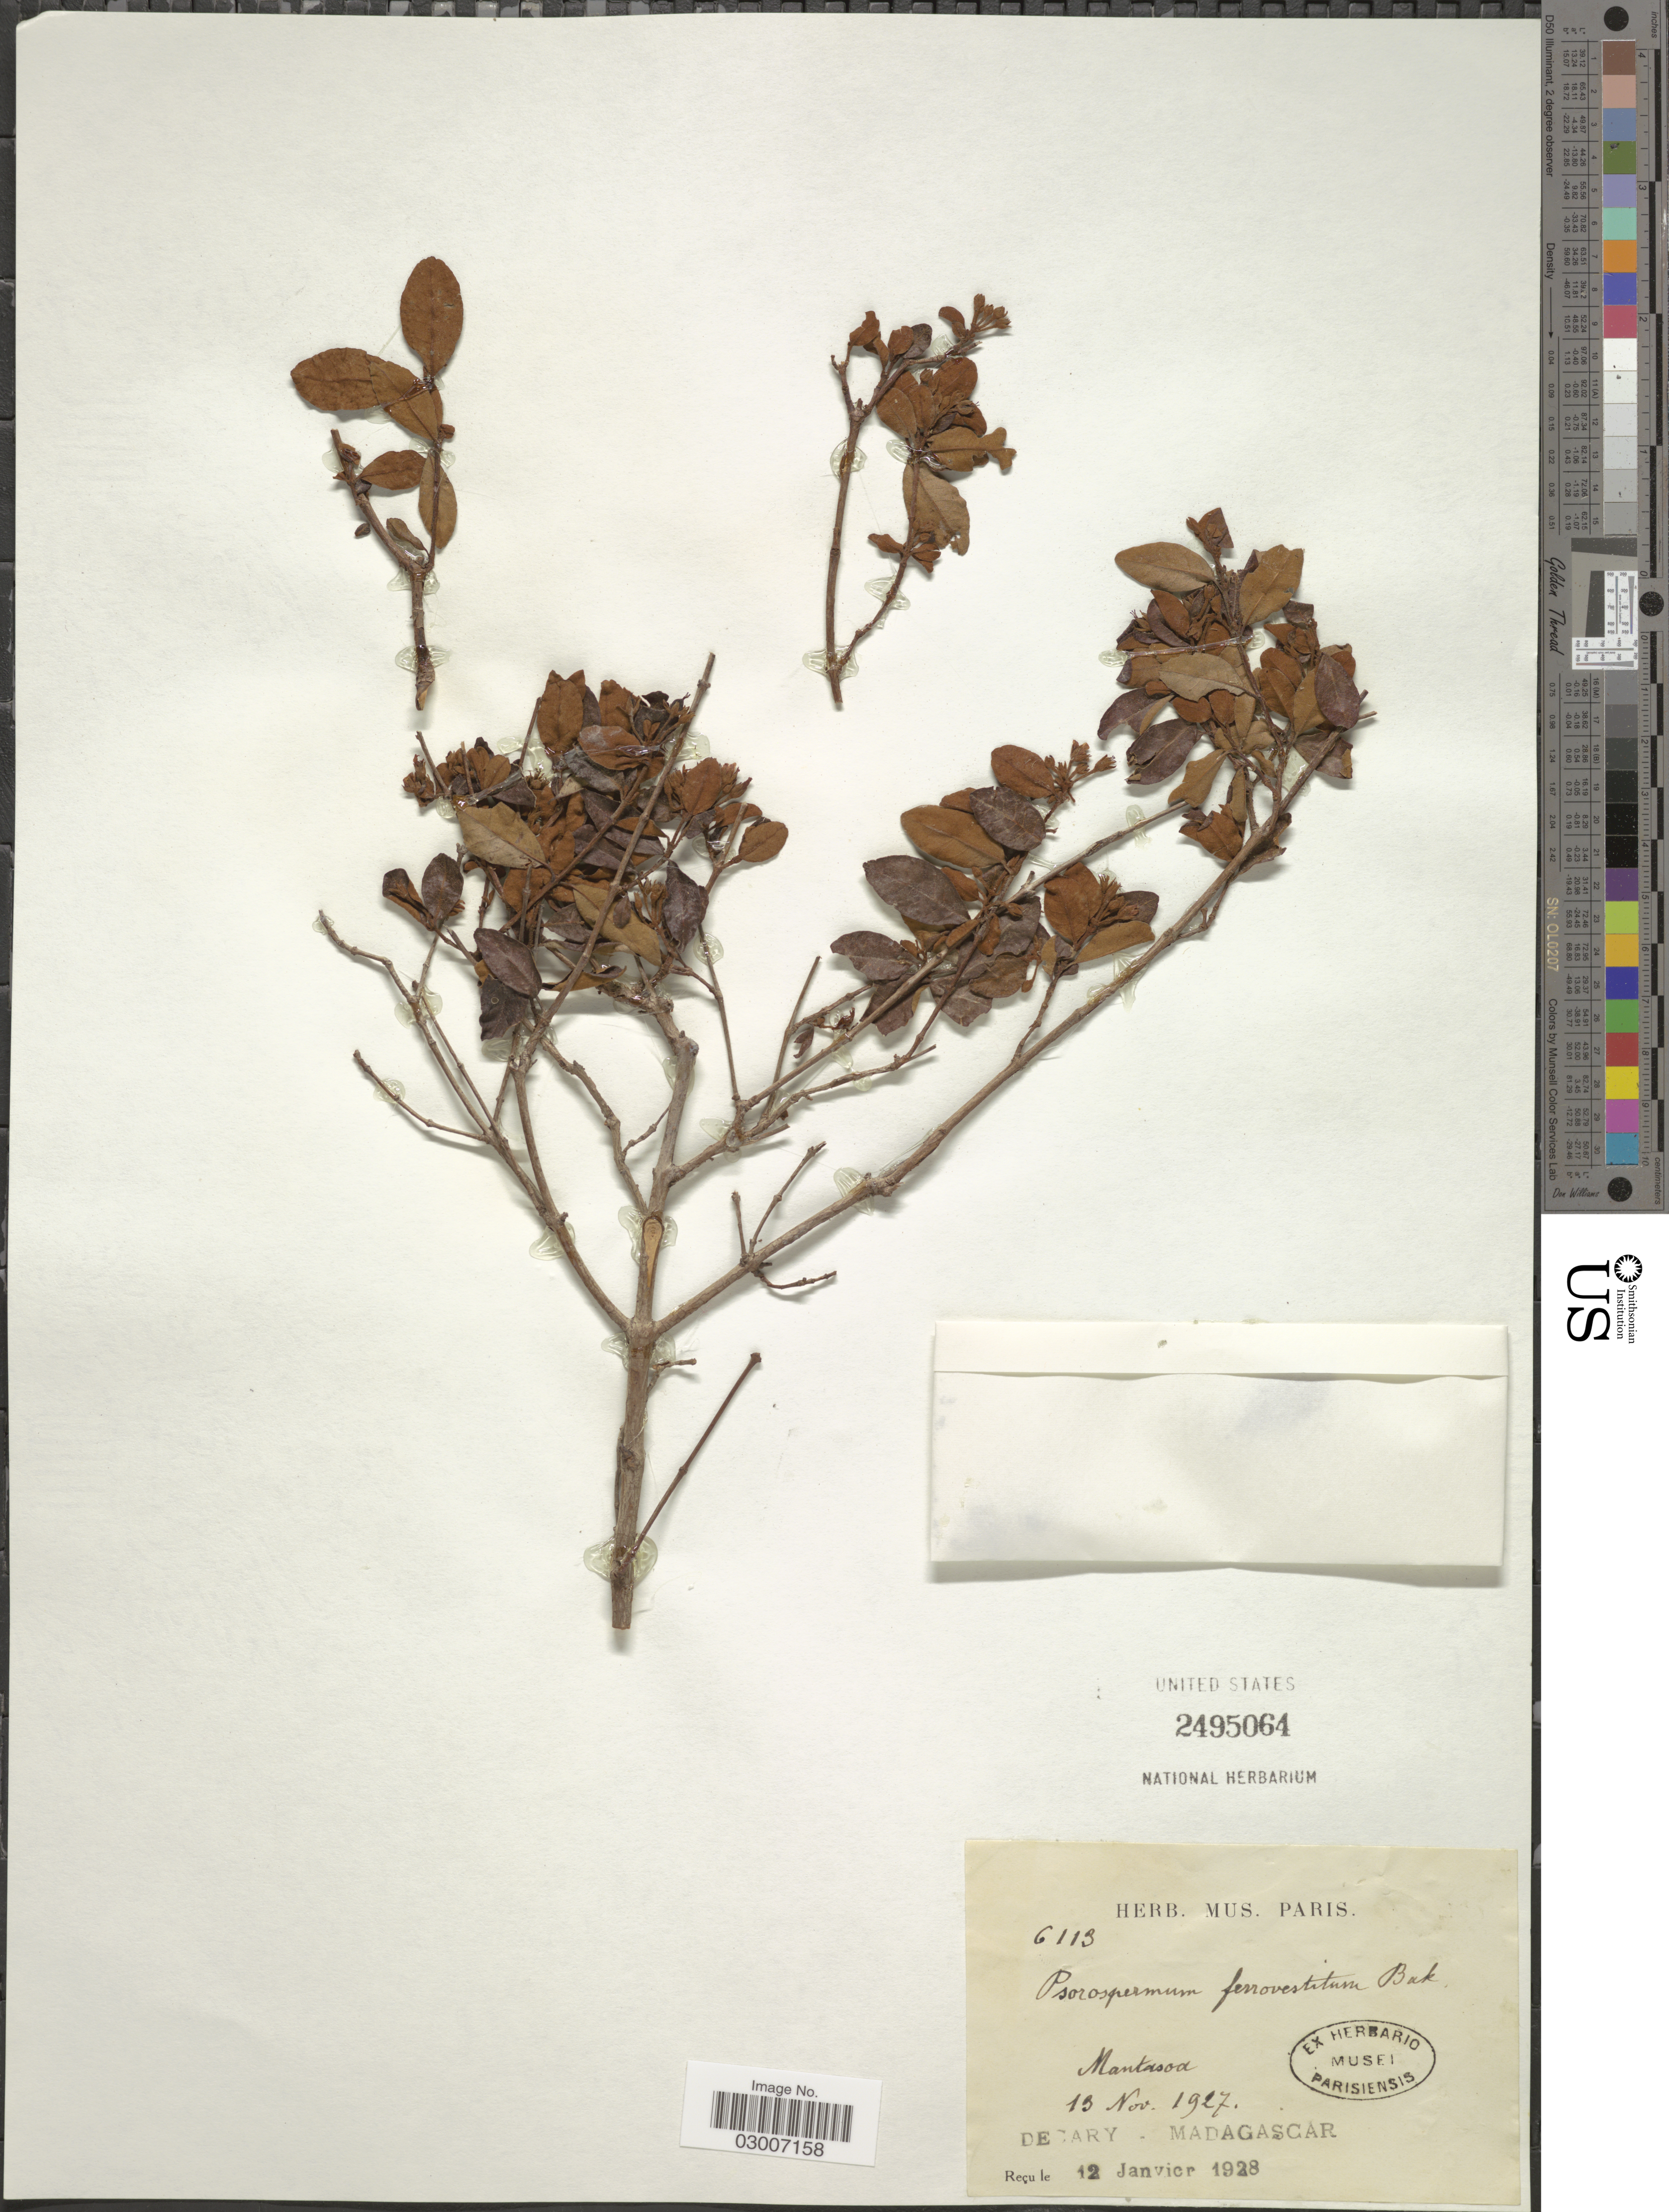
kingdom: Plantae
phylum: Tracheophyta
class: Magnoliopsida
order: Malpighiales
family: Hypericaceae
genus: Psorospermum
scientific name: Psorospermum ferrovestitum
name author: Baker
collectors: Decary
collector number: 6113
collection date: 1927-11-13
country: Madagascar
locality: Mantasoa.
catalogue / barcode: US 2495064